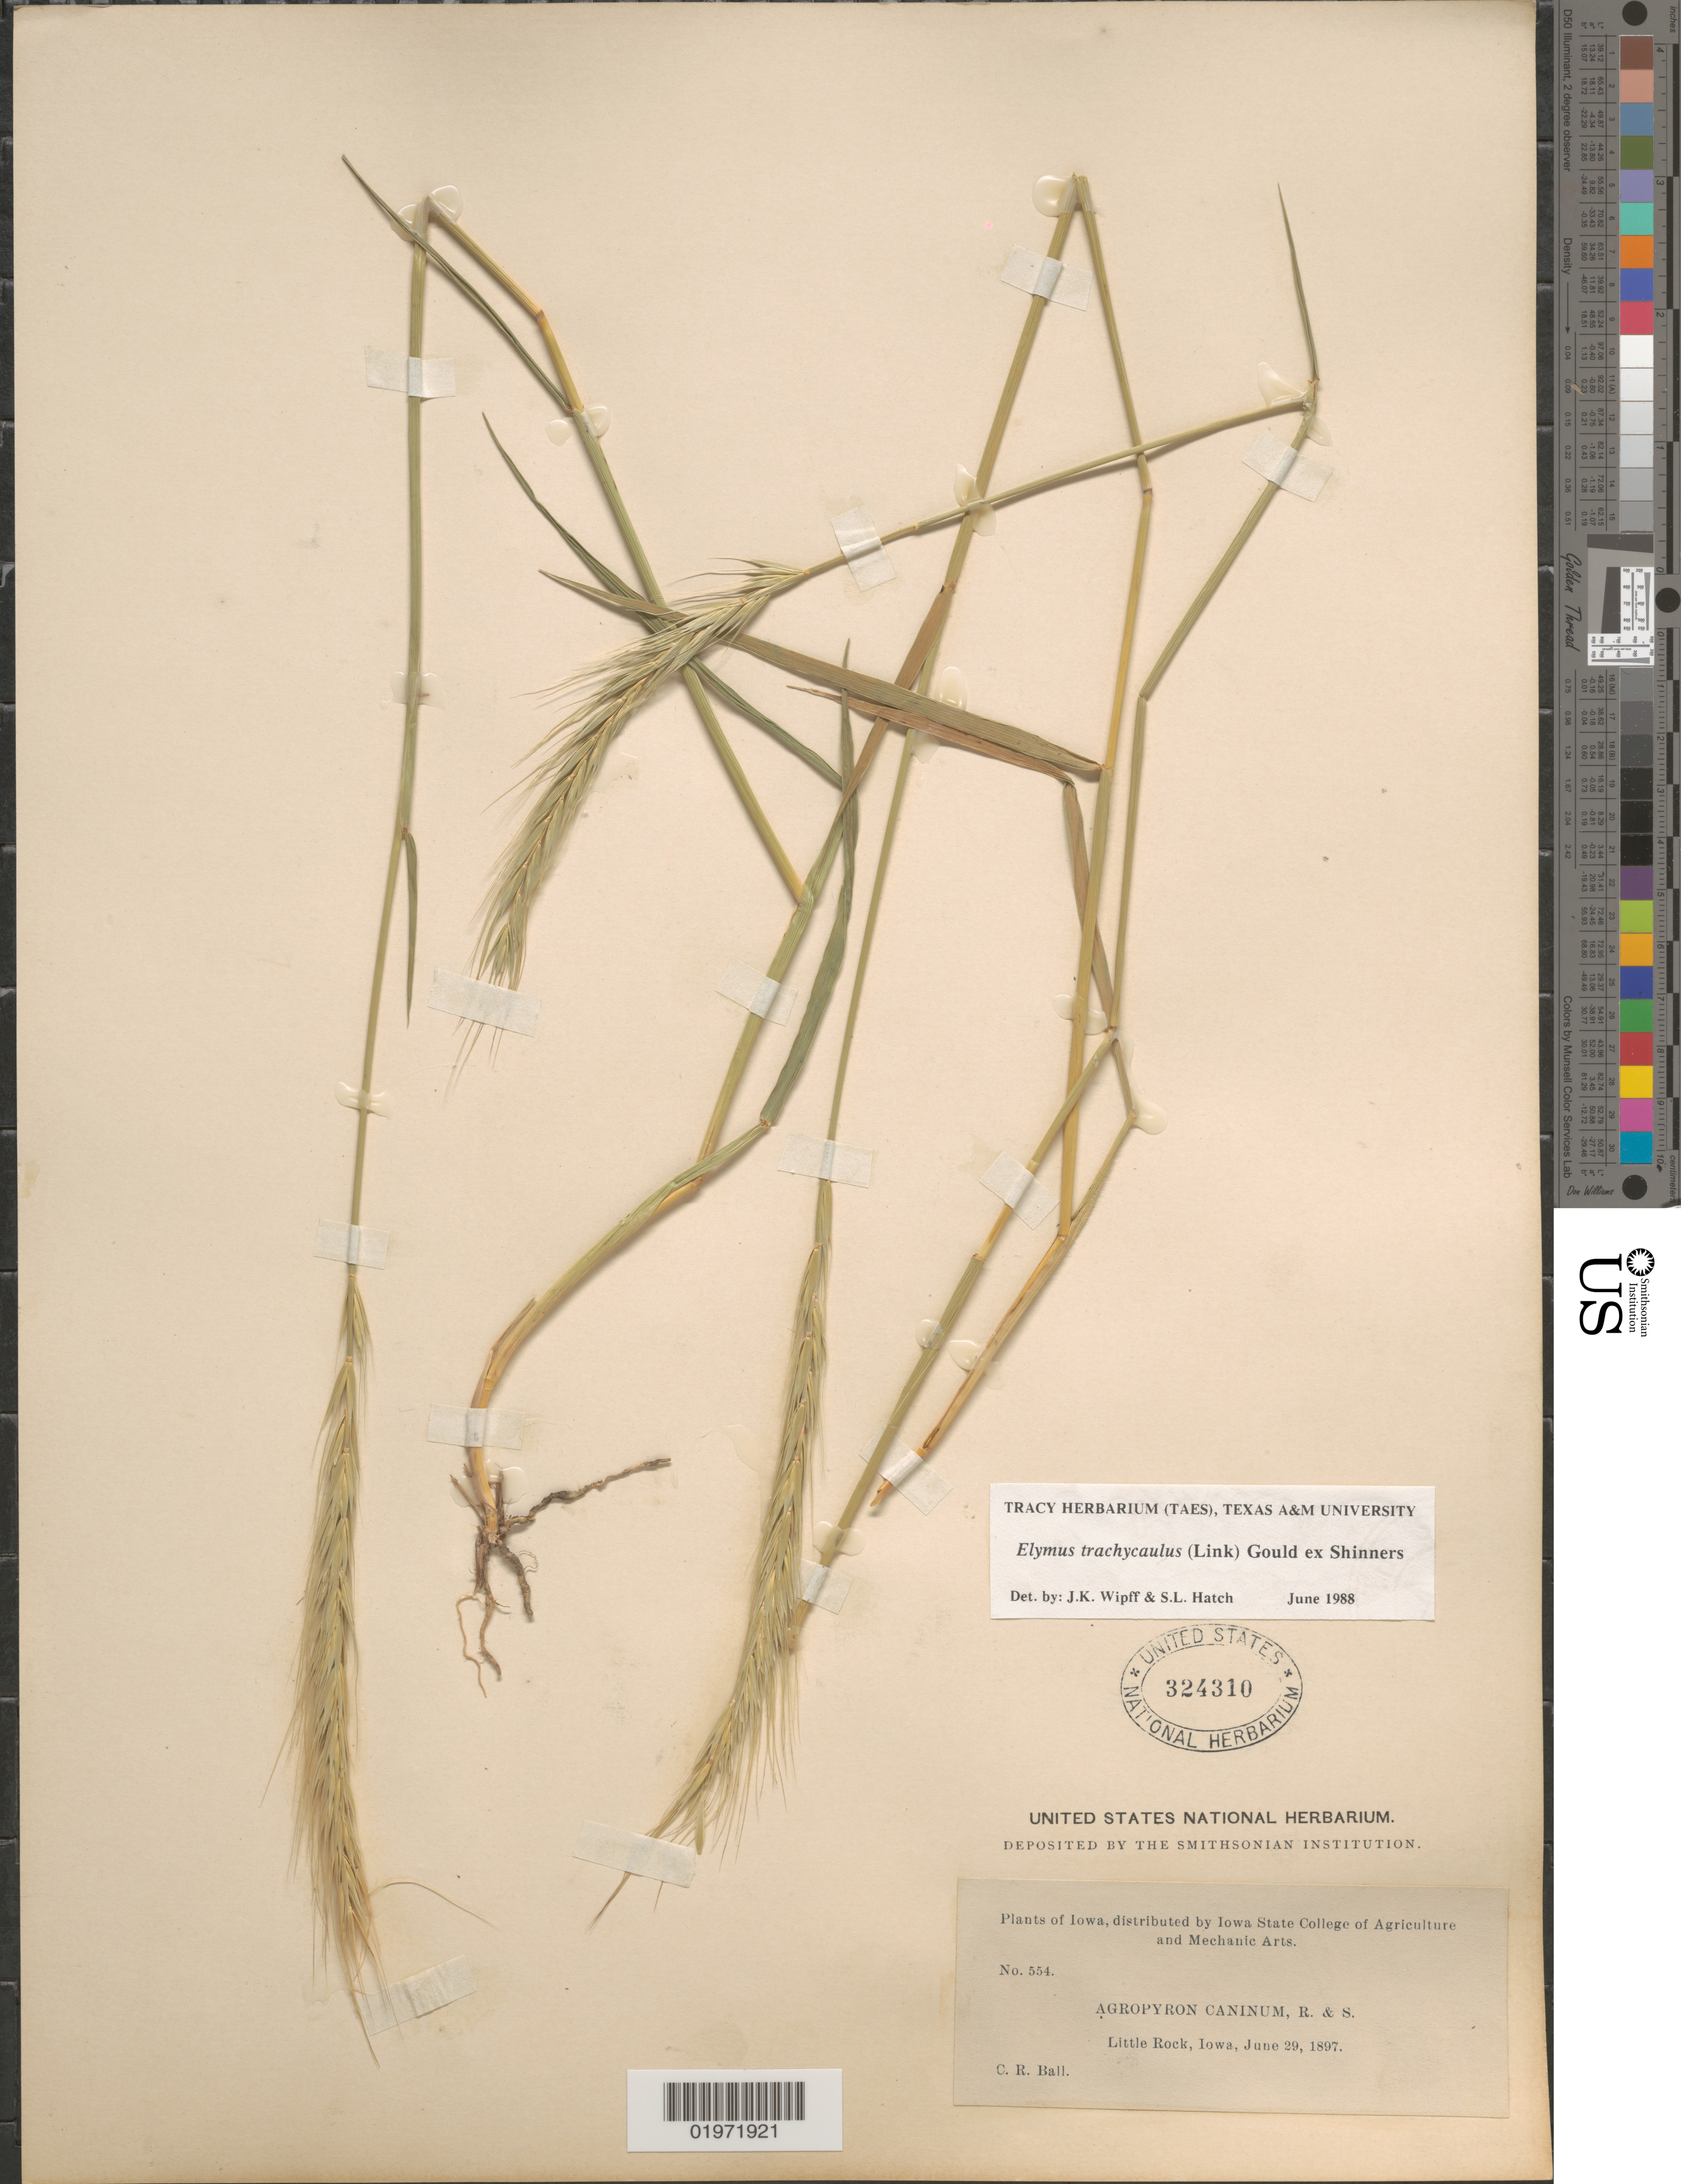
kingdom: Plantae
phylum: Tracheophyta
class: Liliopsida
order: Poales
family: Poaceae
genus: Elymus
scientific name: Elymus trachycaulus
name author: (Link) Gould ex Shinners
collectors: C. R. Ball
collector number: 554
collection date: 1897-06-29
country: United States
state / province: Iowa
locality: Little Rock.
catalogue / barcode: US 324310